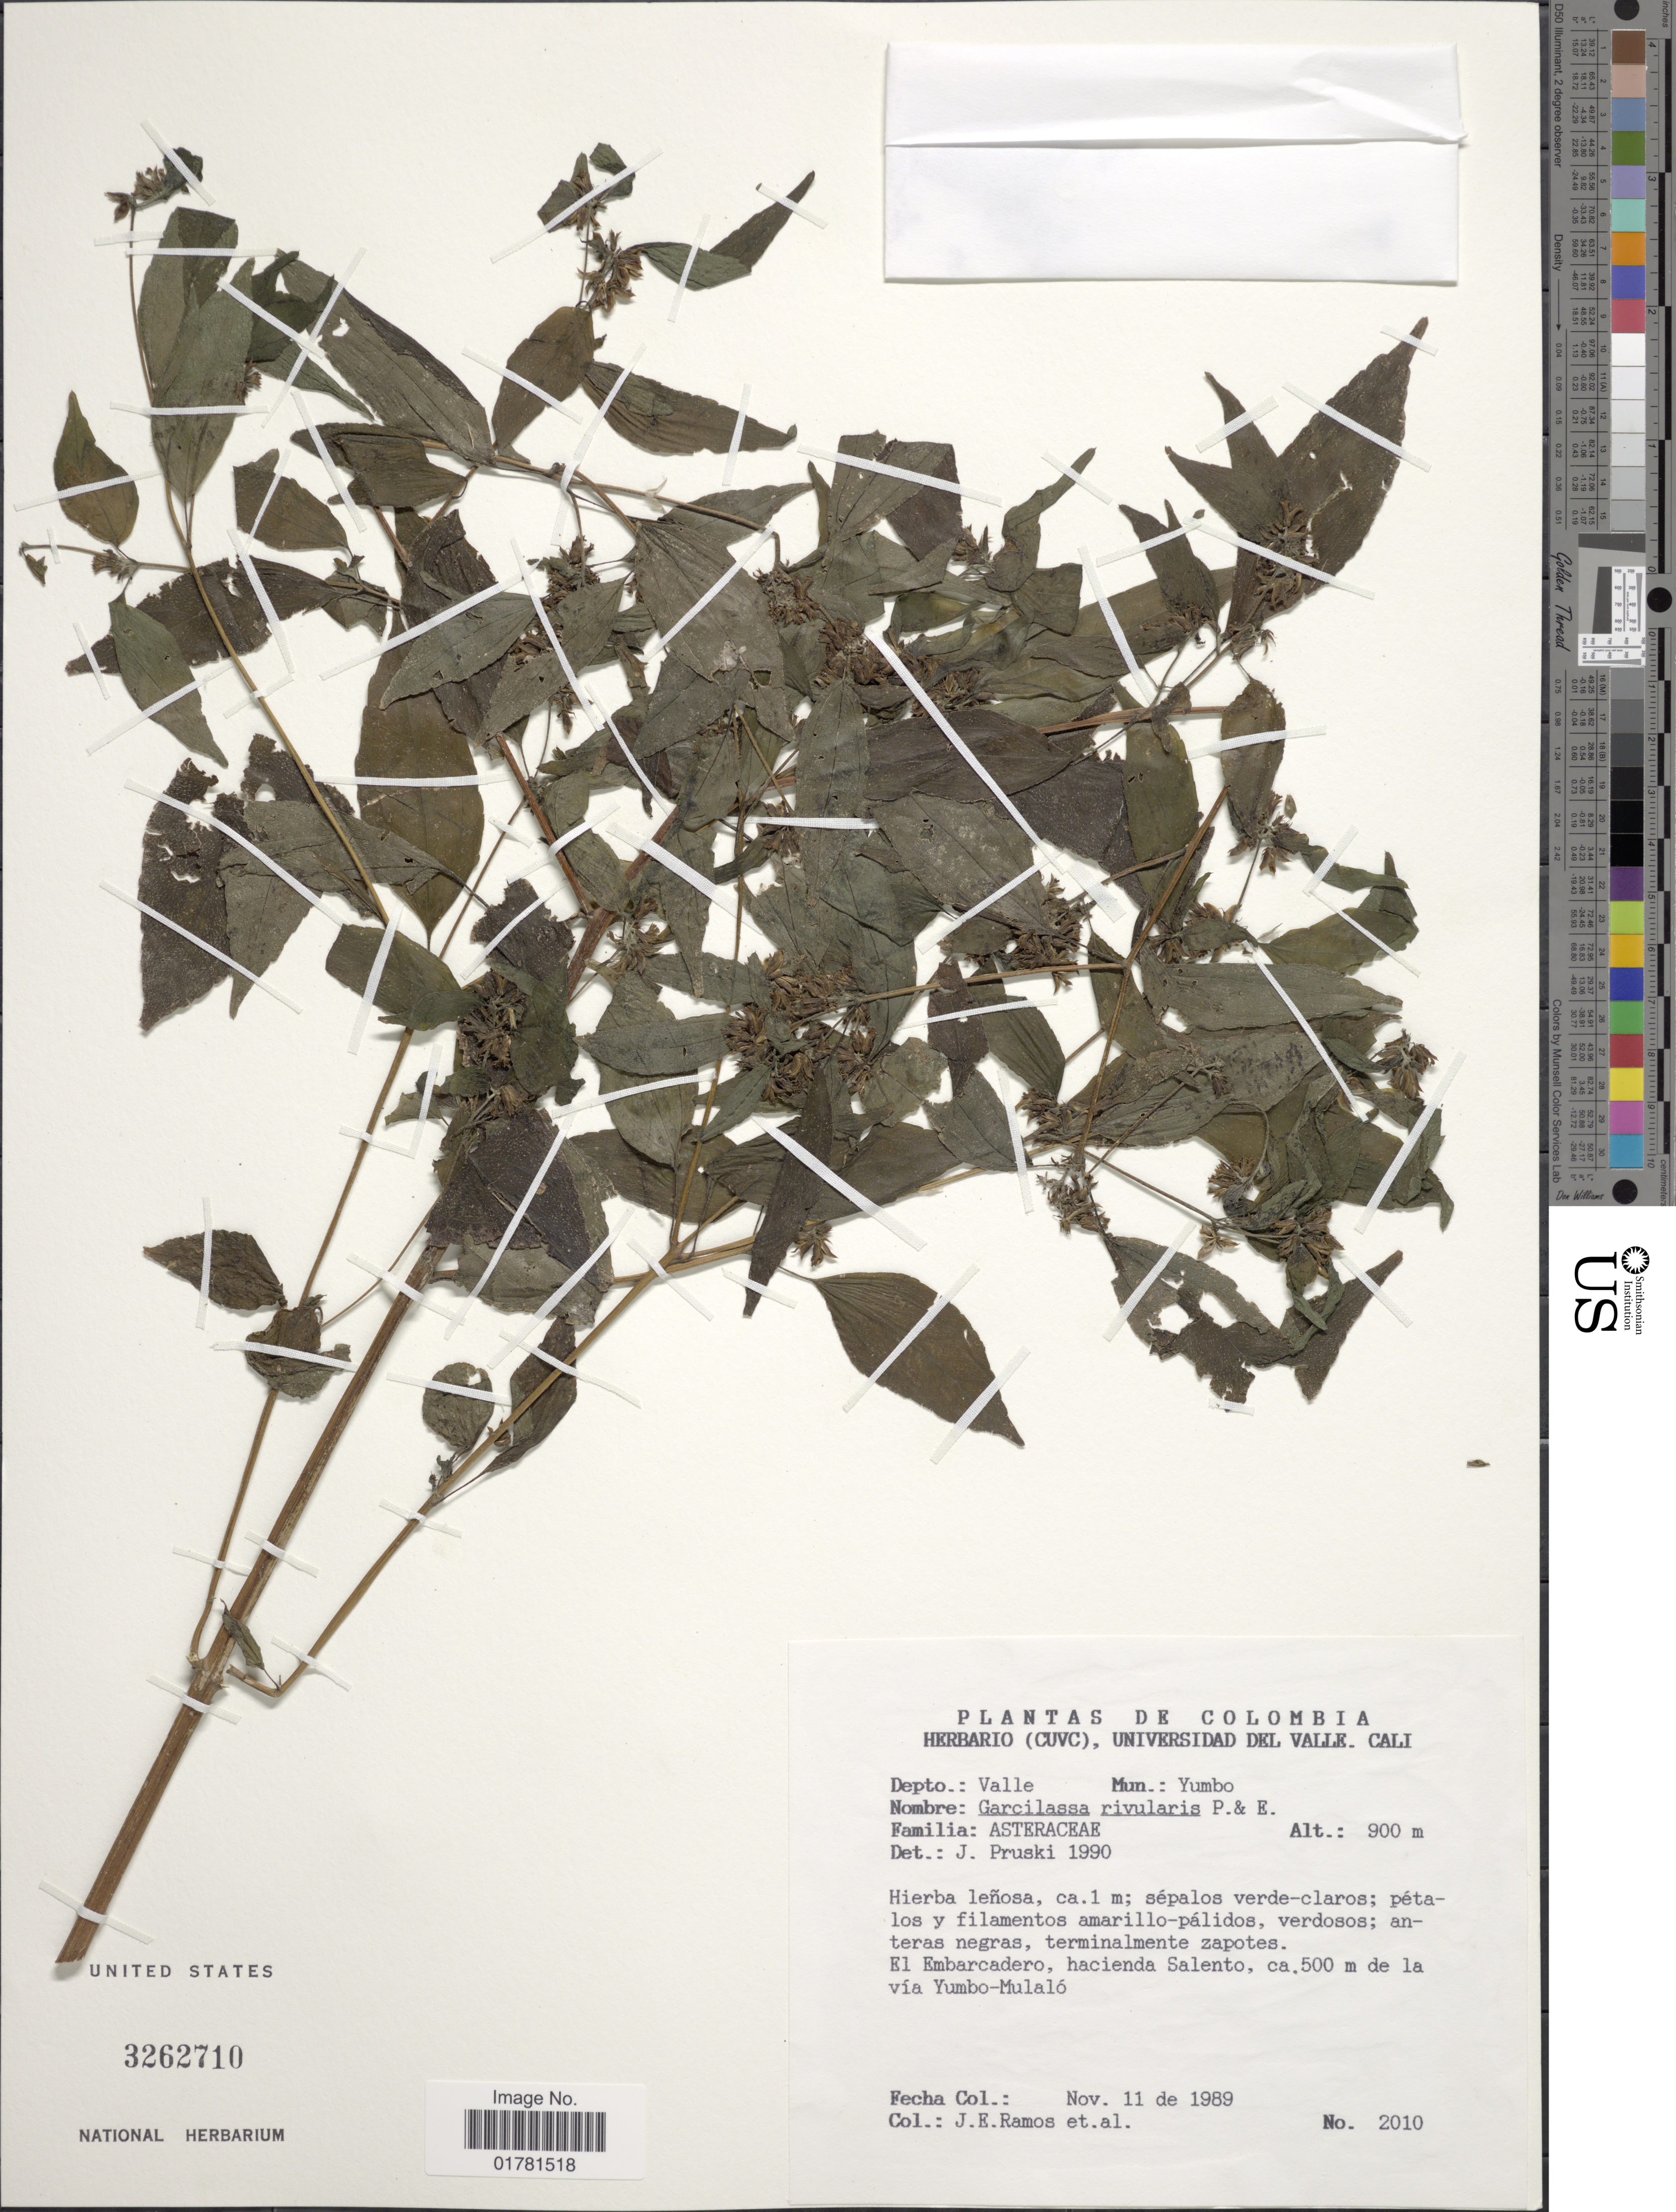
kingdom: Plantae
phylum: Tracheophyta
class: Magnoliopsida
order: Asterales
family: Asteraceae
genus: Garcilassa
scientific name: Garcilassa rivularis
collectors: J. E. Ramos & et al.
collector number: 2010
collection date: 1989-11-11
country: Colombia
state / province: Valle del Cauca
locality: Depto Valle, Mun: Yumbo, El Ambarcadero, hacienda Salento de la vía Yumbo-Mulaló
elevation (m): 500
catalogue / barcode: US 3262710